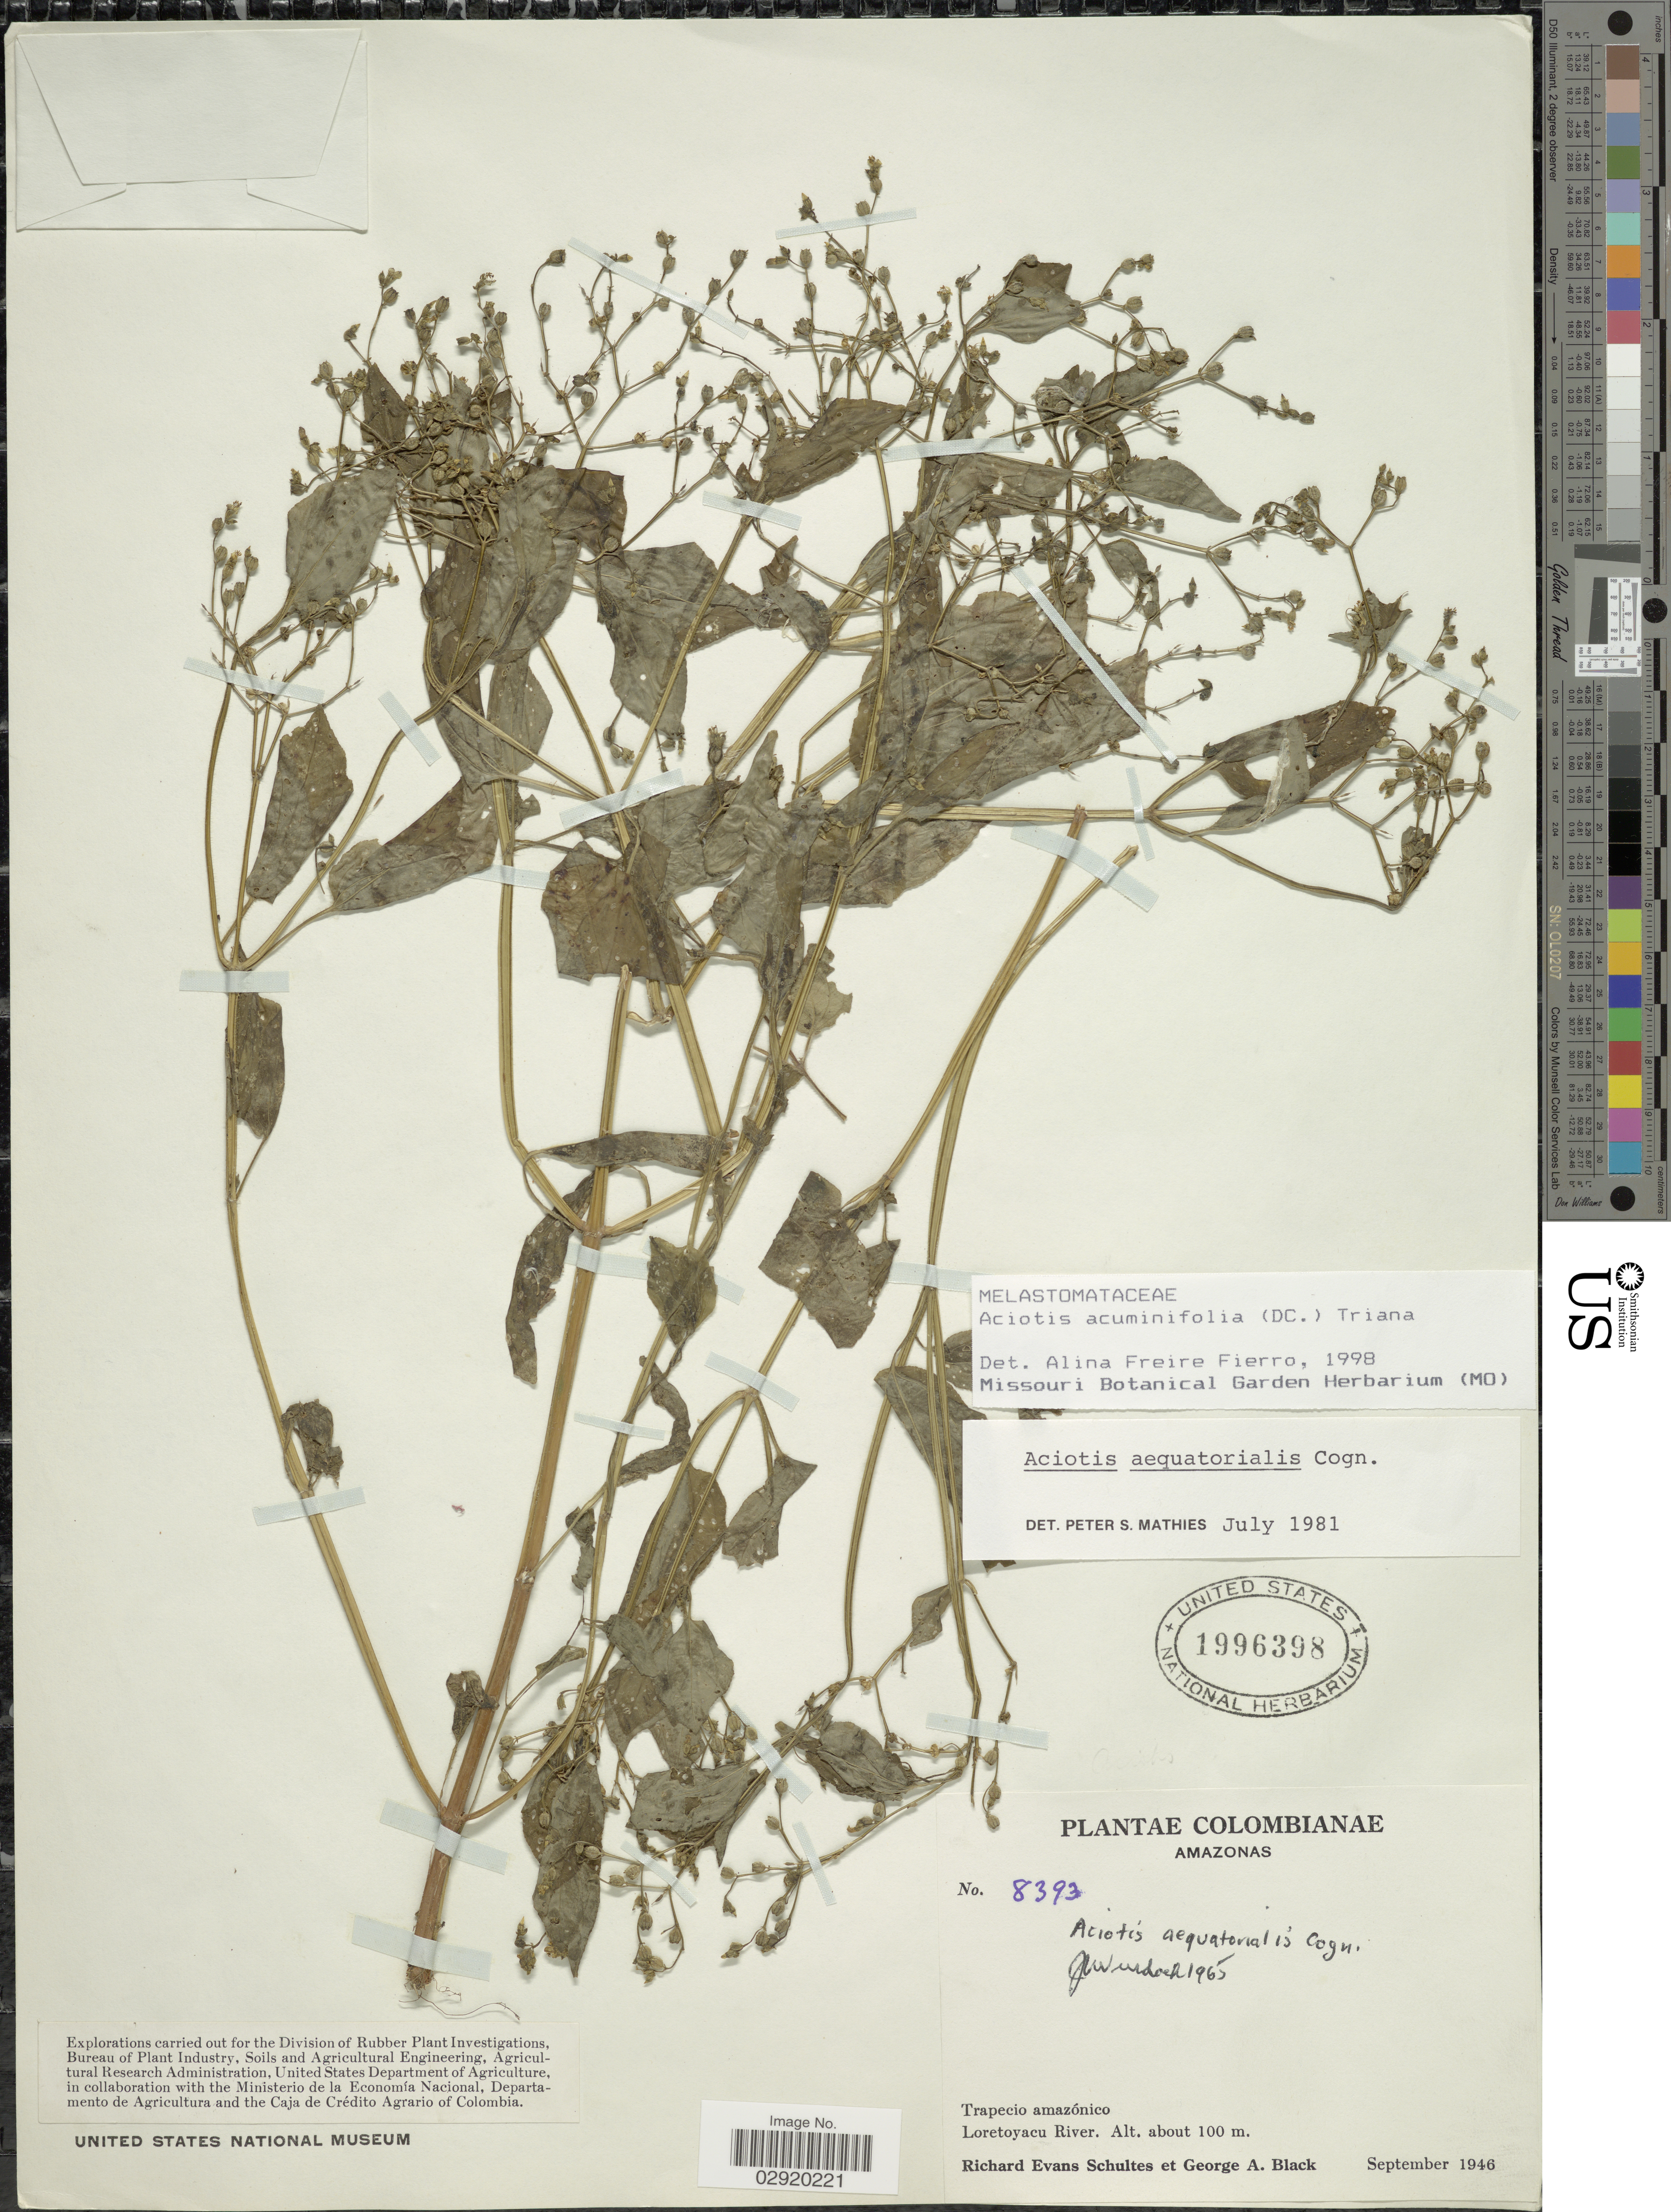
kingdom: Plantae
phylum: Tracheophyta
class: Magnoliopsida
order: Myrtales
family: Melastomataceae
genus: Aciotis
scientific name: Aciotis acuminifolia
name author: (Mart. ex DC.) Triana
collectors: R. E. Schultes & G. A. Black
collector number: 8393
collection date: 1946-09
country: Colombia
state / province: Amazônas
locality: Trapecio amazónico. Loretoyacu River.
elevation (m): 100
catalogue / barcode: US 1996398